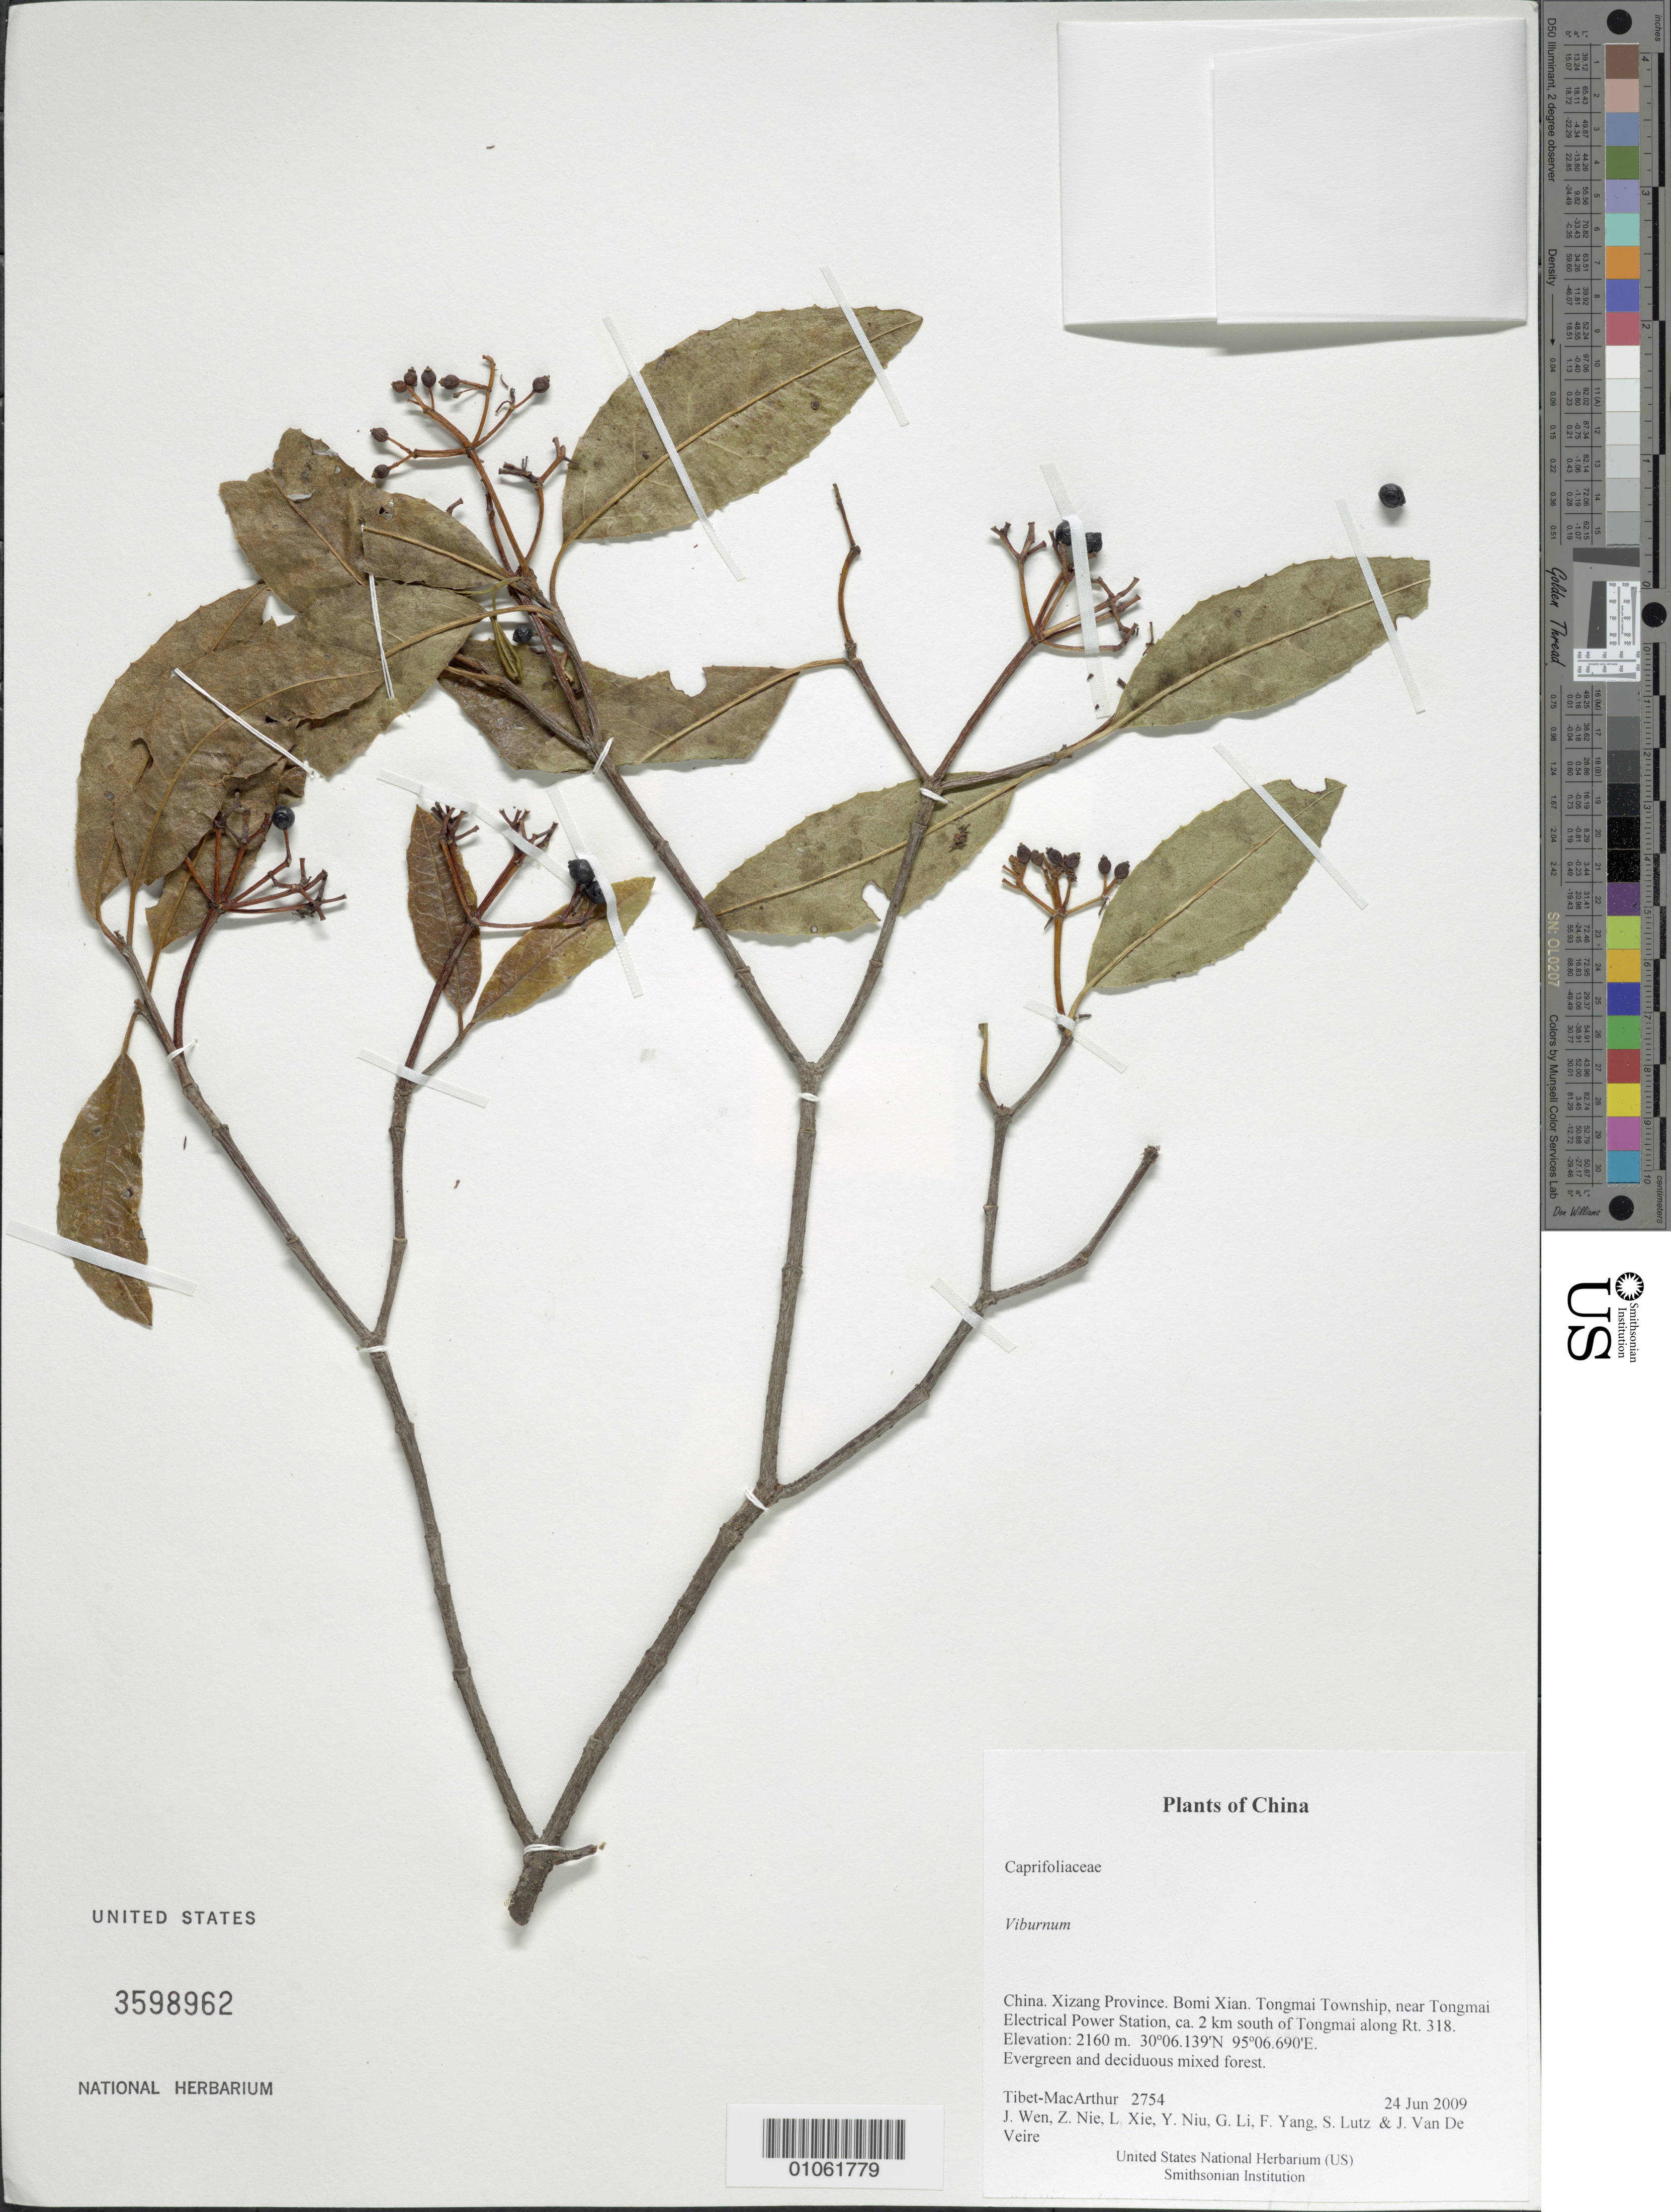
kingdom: Plantae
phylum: Tracheophyta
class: Magnoliopsida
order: Dipsacales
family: Viburnaceae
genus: Viburnum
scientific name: Viburnum sp.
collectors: Tibet-MacArthur, J. Wen, Z. Nie, L. Xie, Y. Niu, G. Li, F. Yang, S. Lutz & J. Van De Veire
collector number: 2754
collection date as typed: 24 Jun 2009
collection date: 2009-06-24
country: China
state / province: Xizang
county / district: Bomi Xian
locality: Tongmai Township, near Tongmai Electrical Power Station, ca. 2 km south of Tongmai along Rt. 318.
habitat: Evergreen and deciduous mixed forest.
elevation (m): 2160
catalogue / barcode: US 3598962